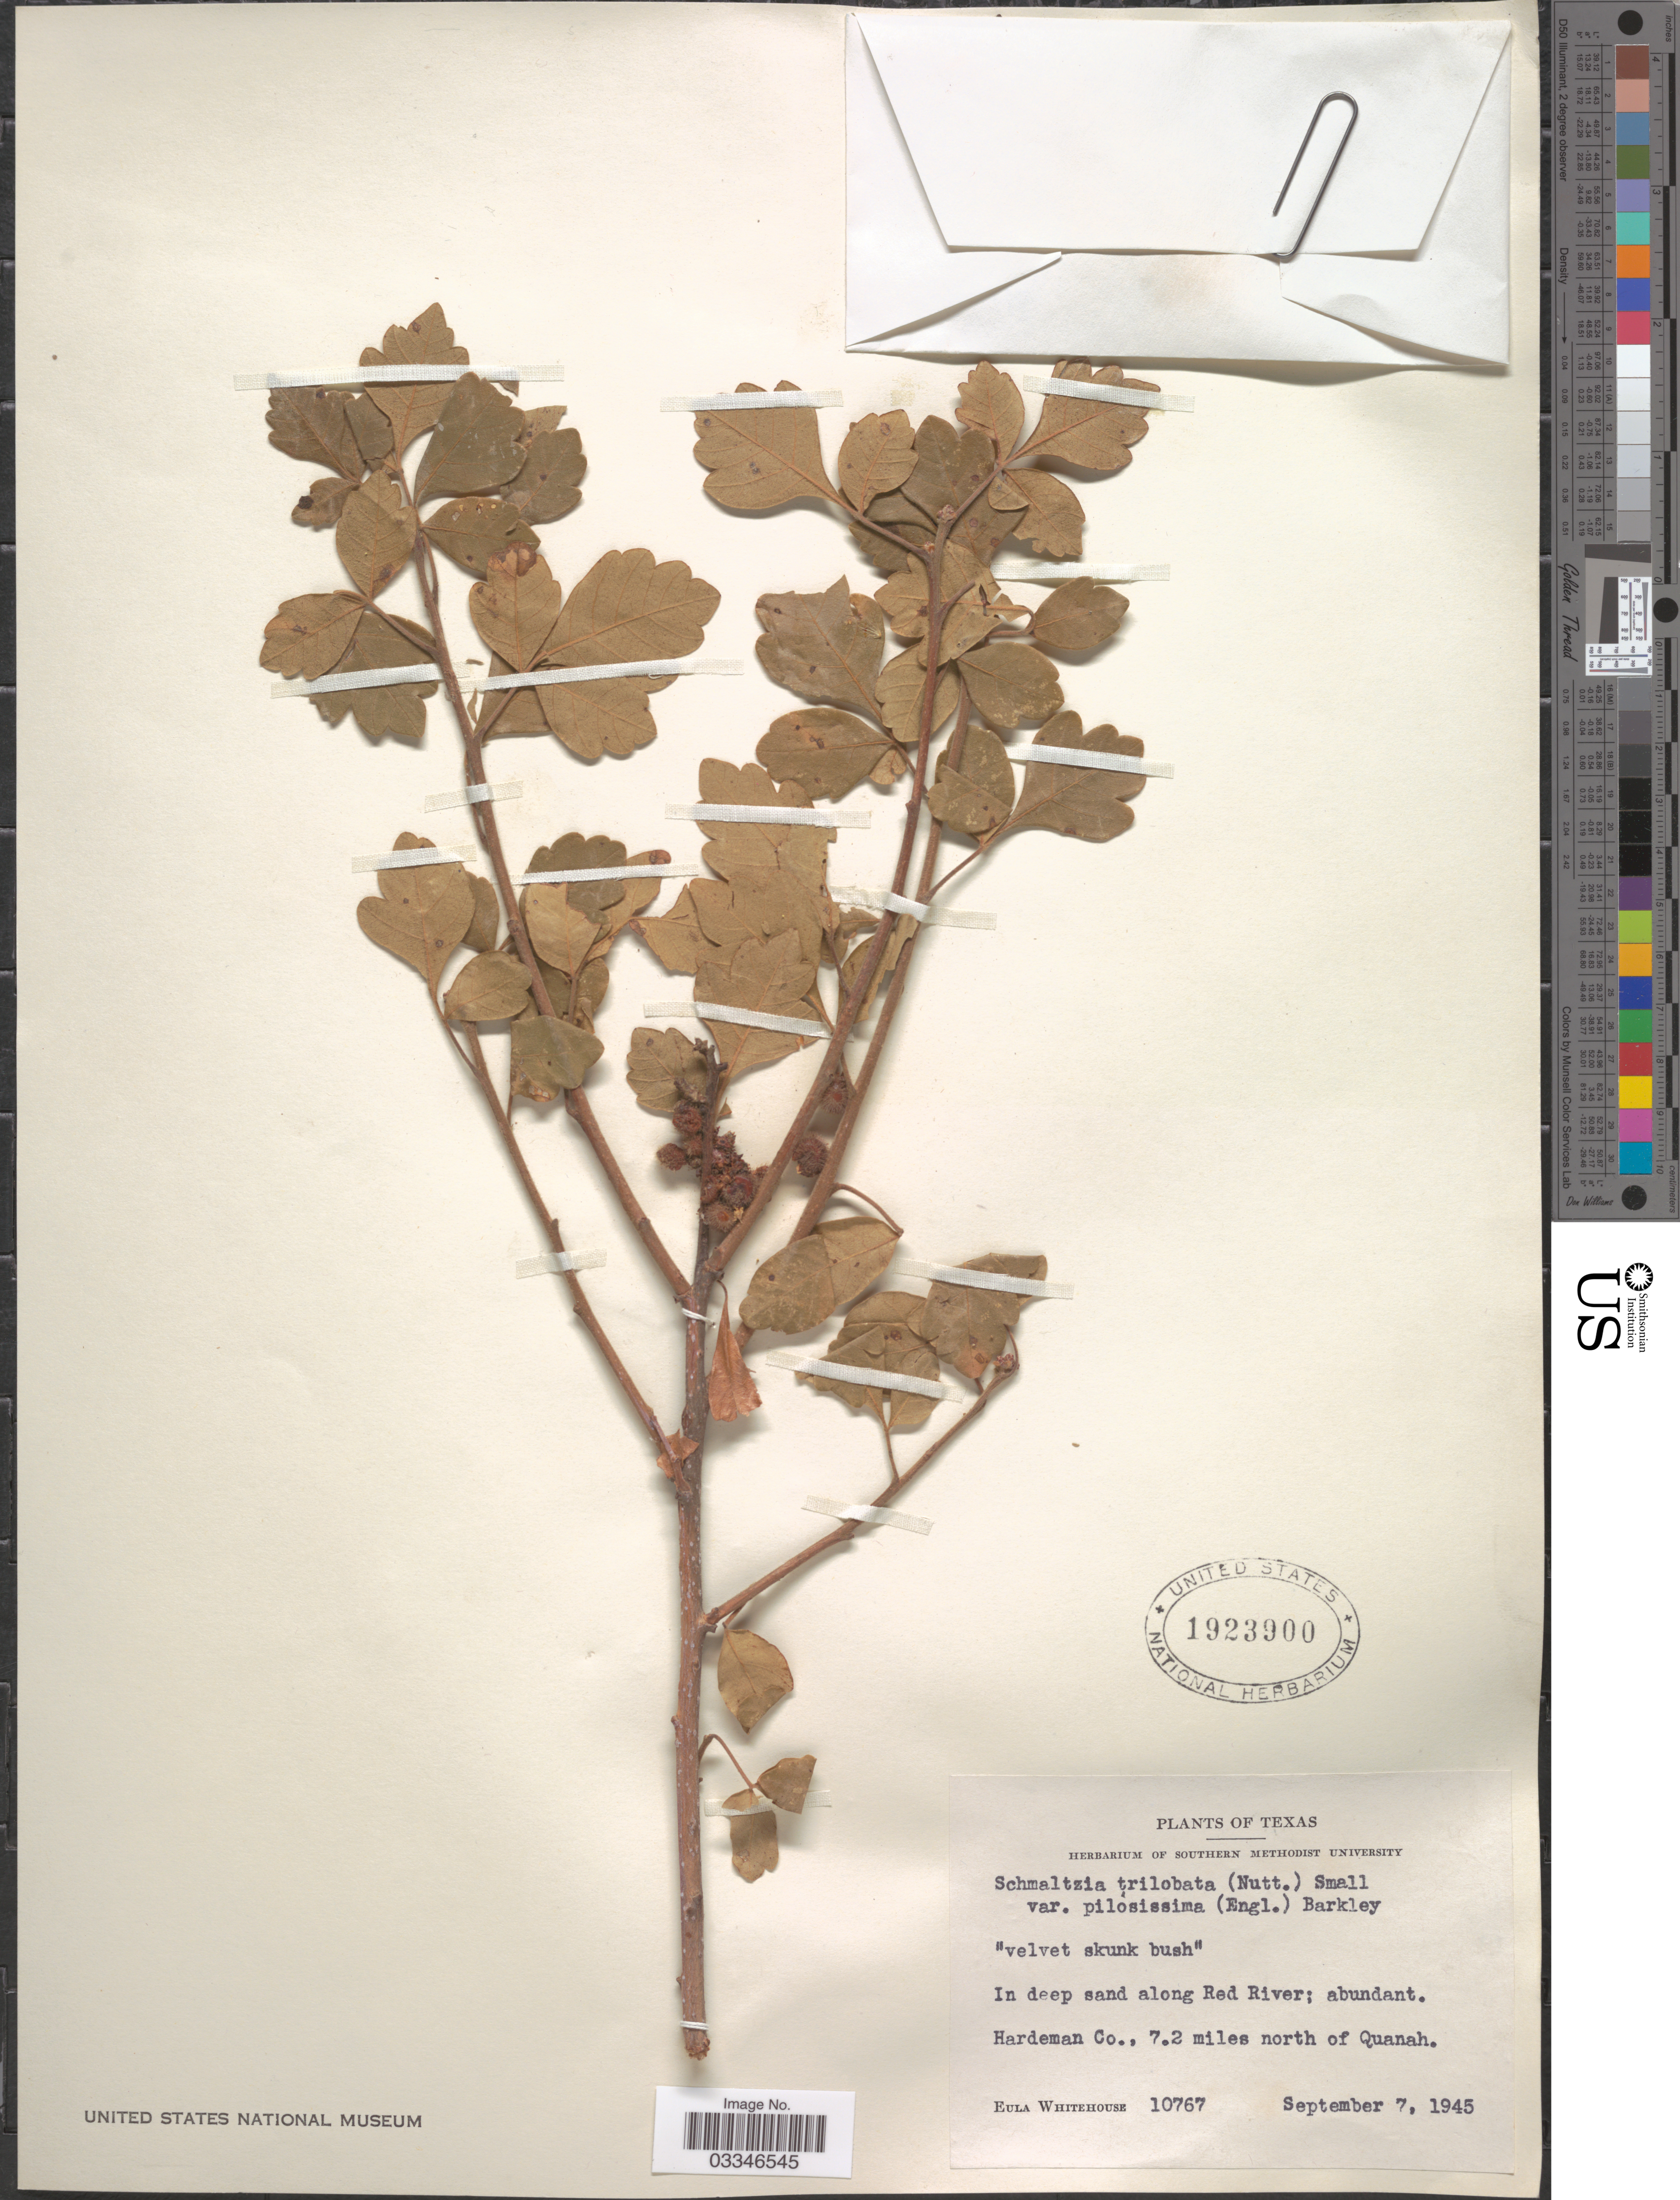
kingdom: Plantae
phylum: Tracheophyta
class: Magnoliopsida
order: Sapindales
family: Anacardiaceae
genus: Rhus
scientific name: Rhus trilobata var. pilosissima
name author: Engl.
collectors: E. Whitehouse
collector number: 10767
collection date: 1945-09-07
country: United States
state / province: Texas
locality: In deep sand along Red River; abundant. Hardeman Co., 7.2 miles north of Quanah.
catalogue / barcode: US 1923900